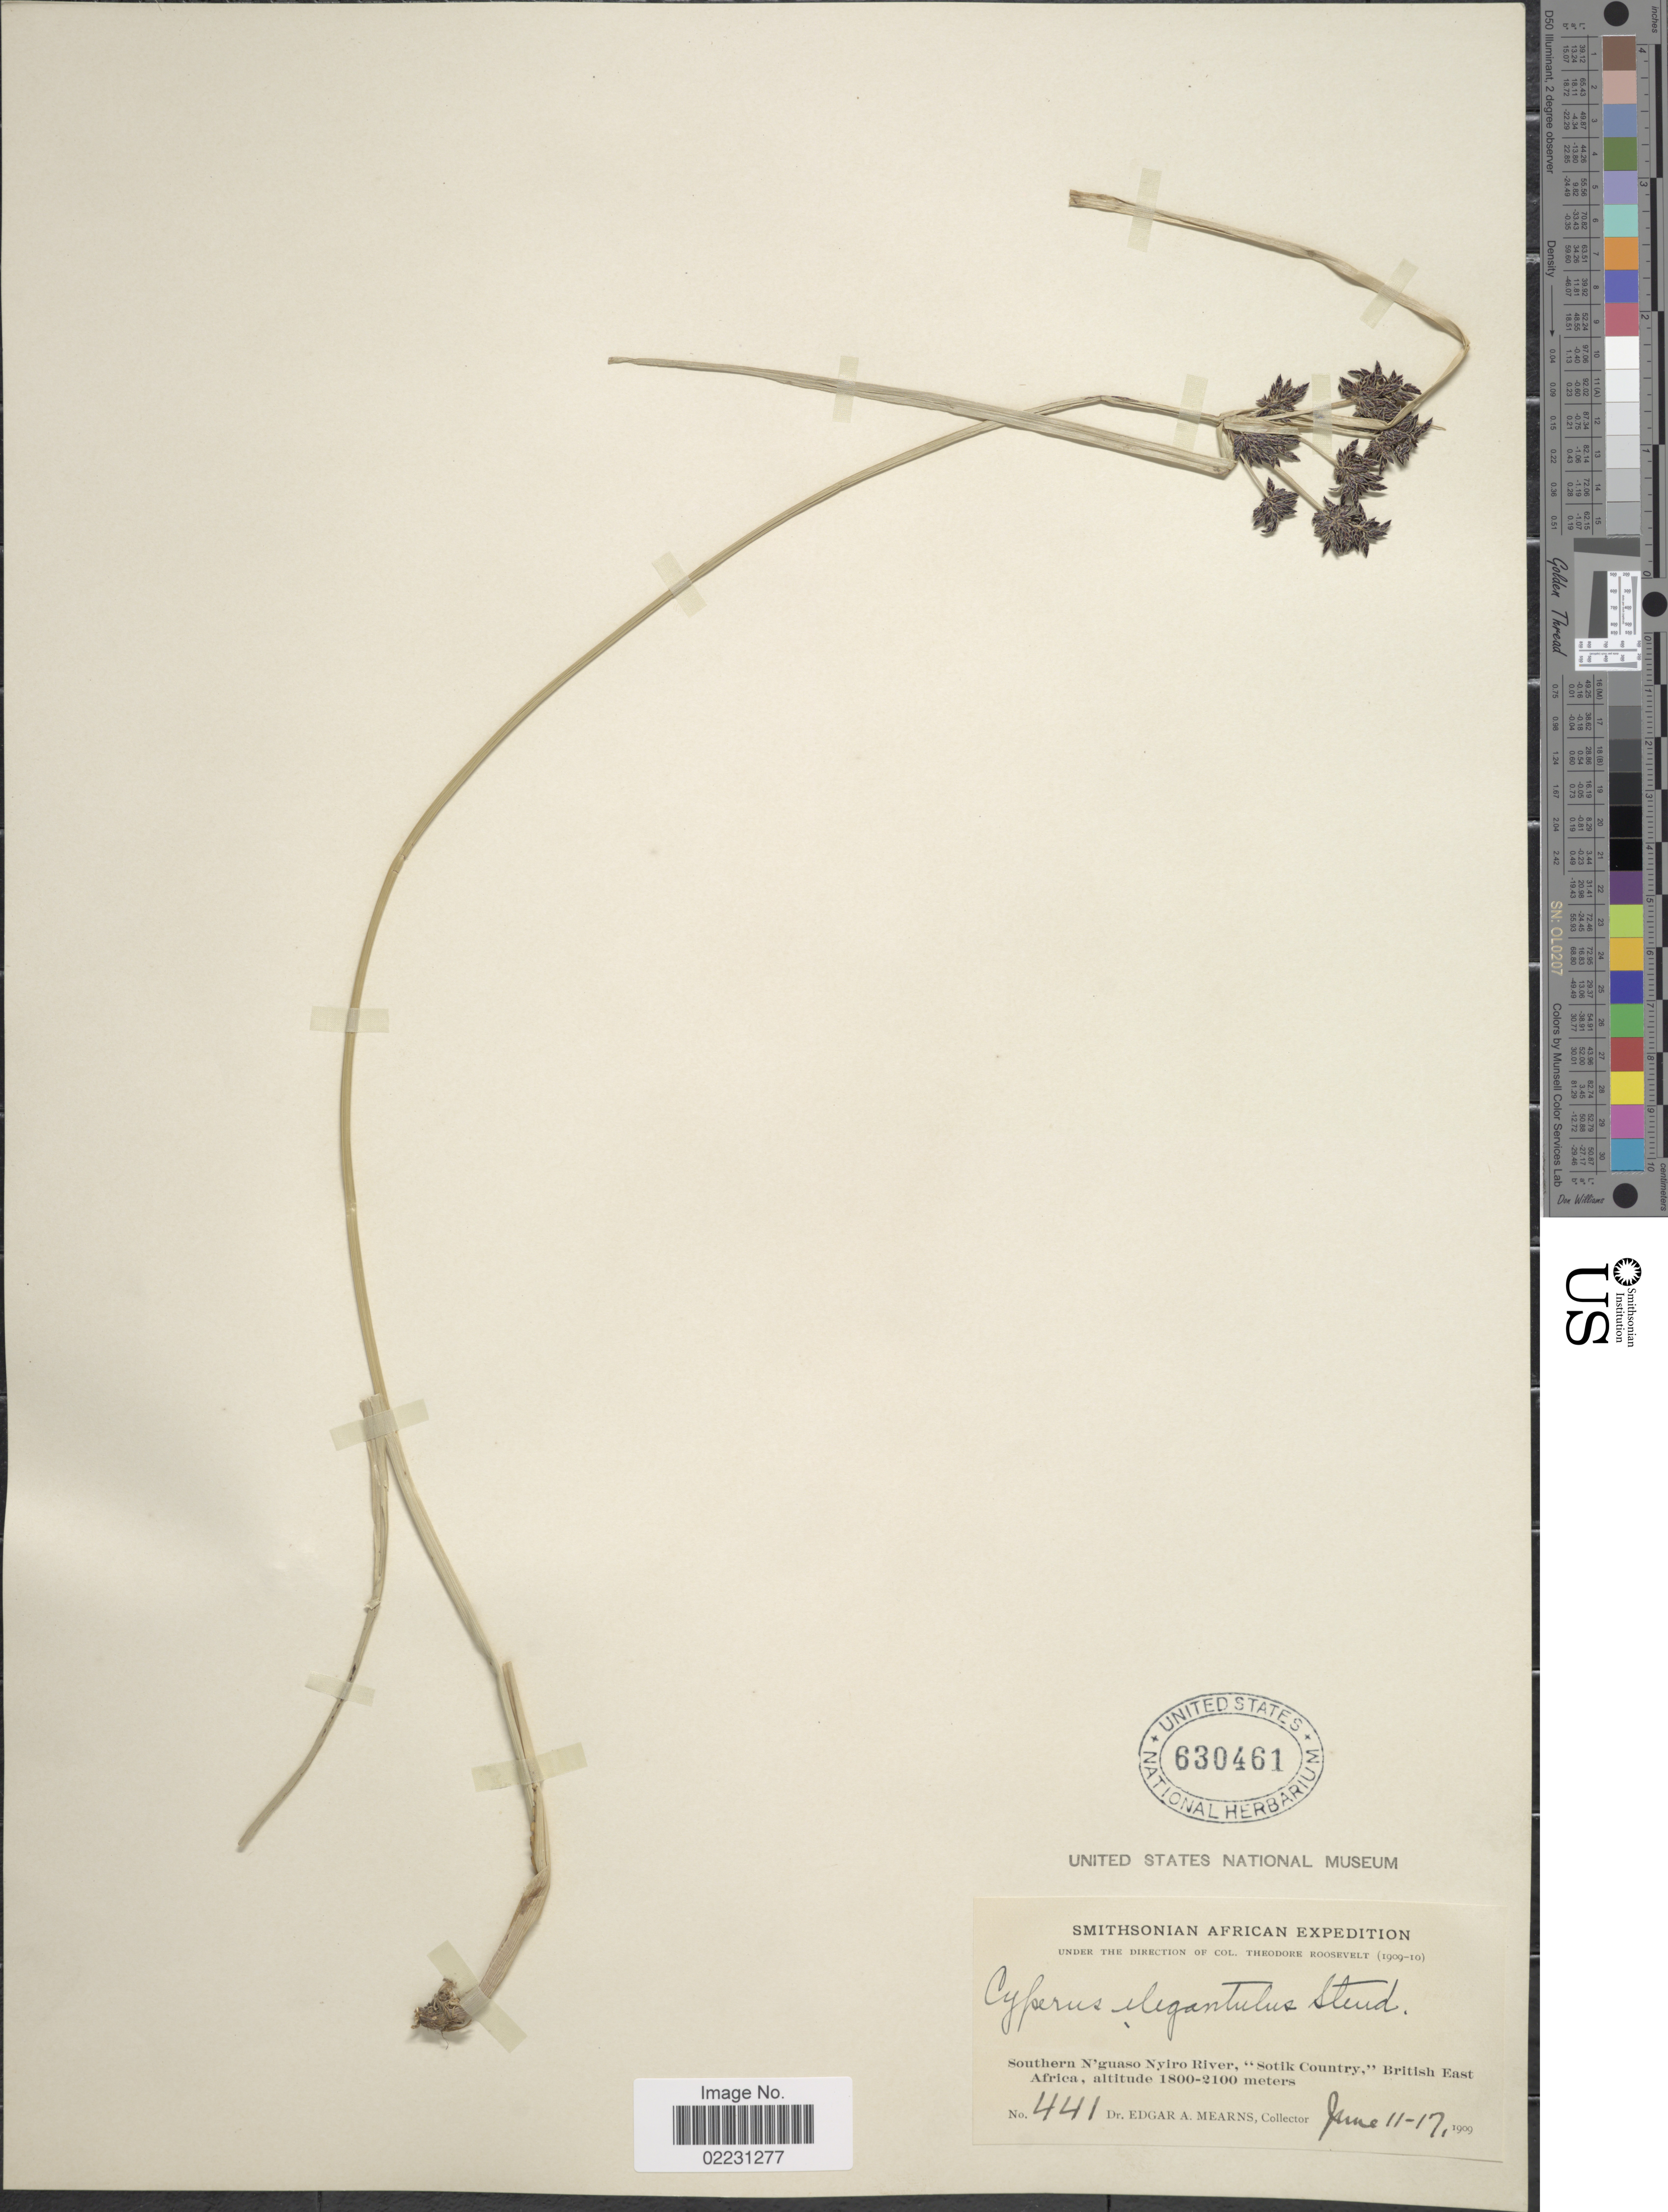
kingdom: Plantae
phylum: Tracheophyta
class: Liliopsida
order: Poales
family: Cyperaceae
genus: Cyperus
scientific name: Cyperus elegantulus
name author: Steud.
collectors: E. A. Mearns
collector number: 441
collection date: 1909-06-11/1909-06-17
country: Kenya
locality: African. Southern N'guaso Nyiro River, "Sotik Country,"British East Africa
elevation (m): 1800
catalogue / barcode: US 630461